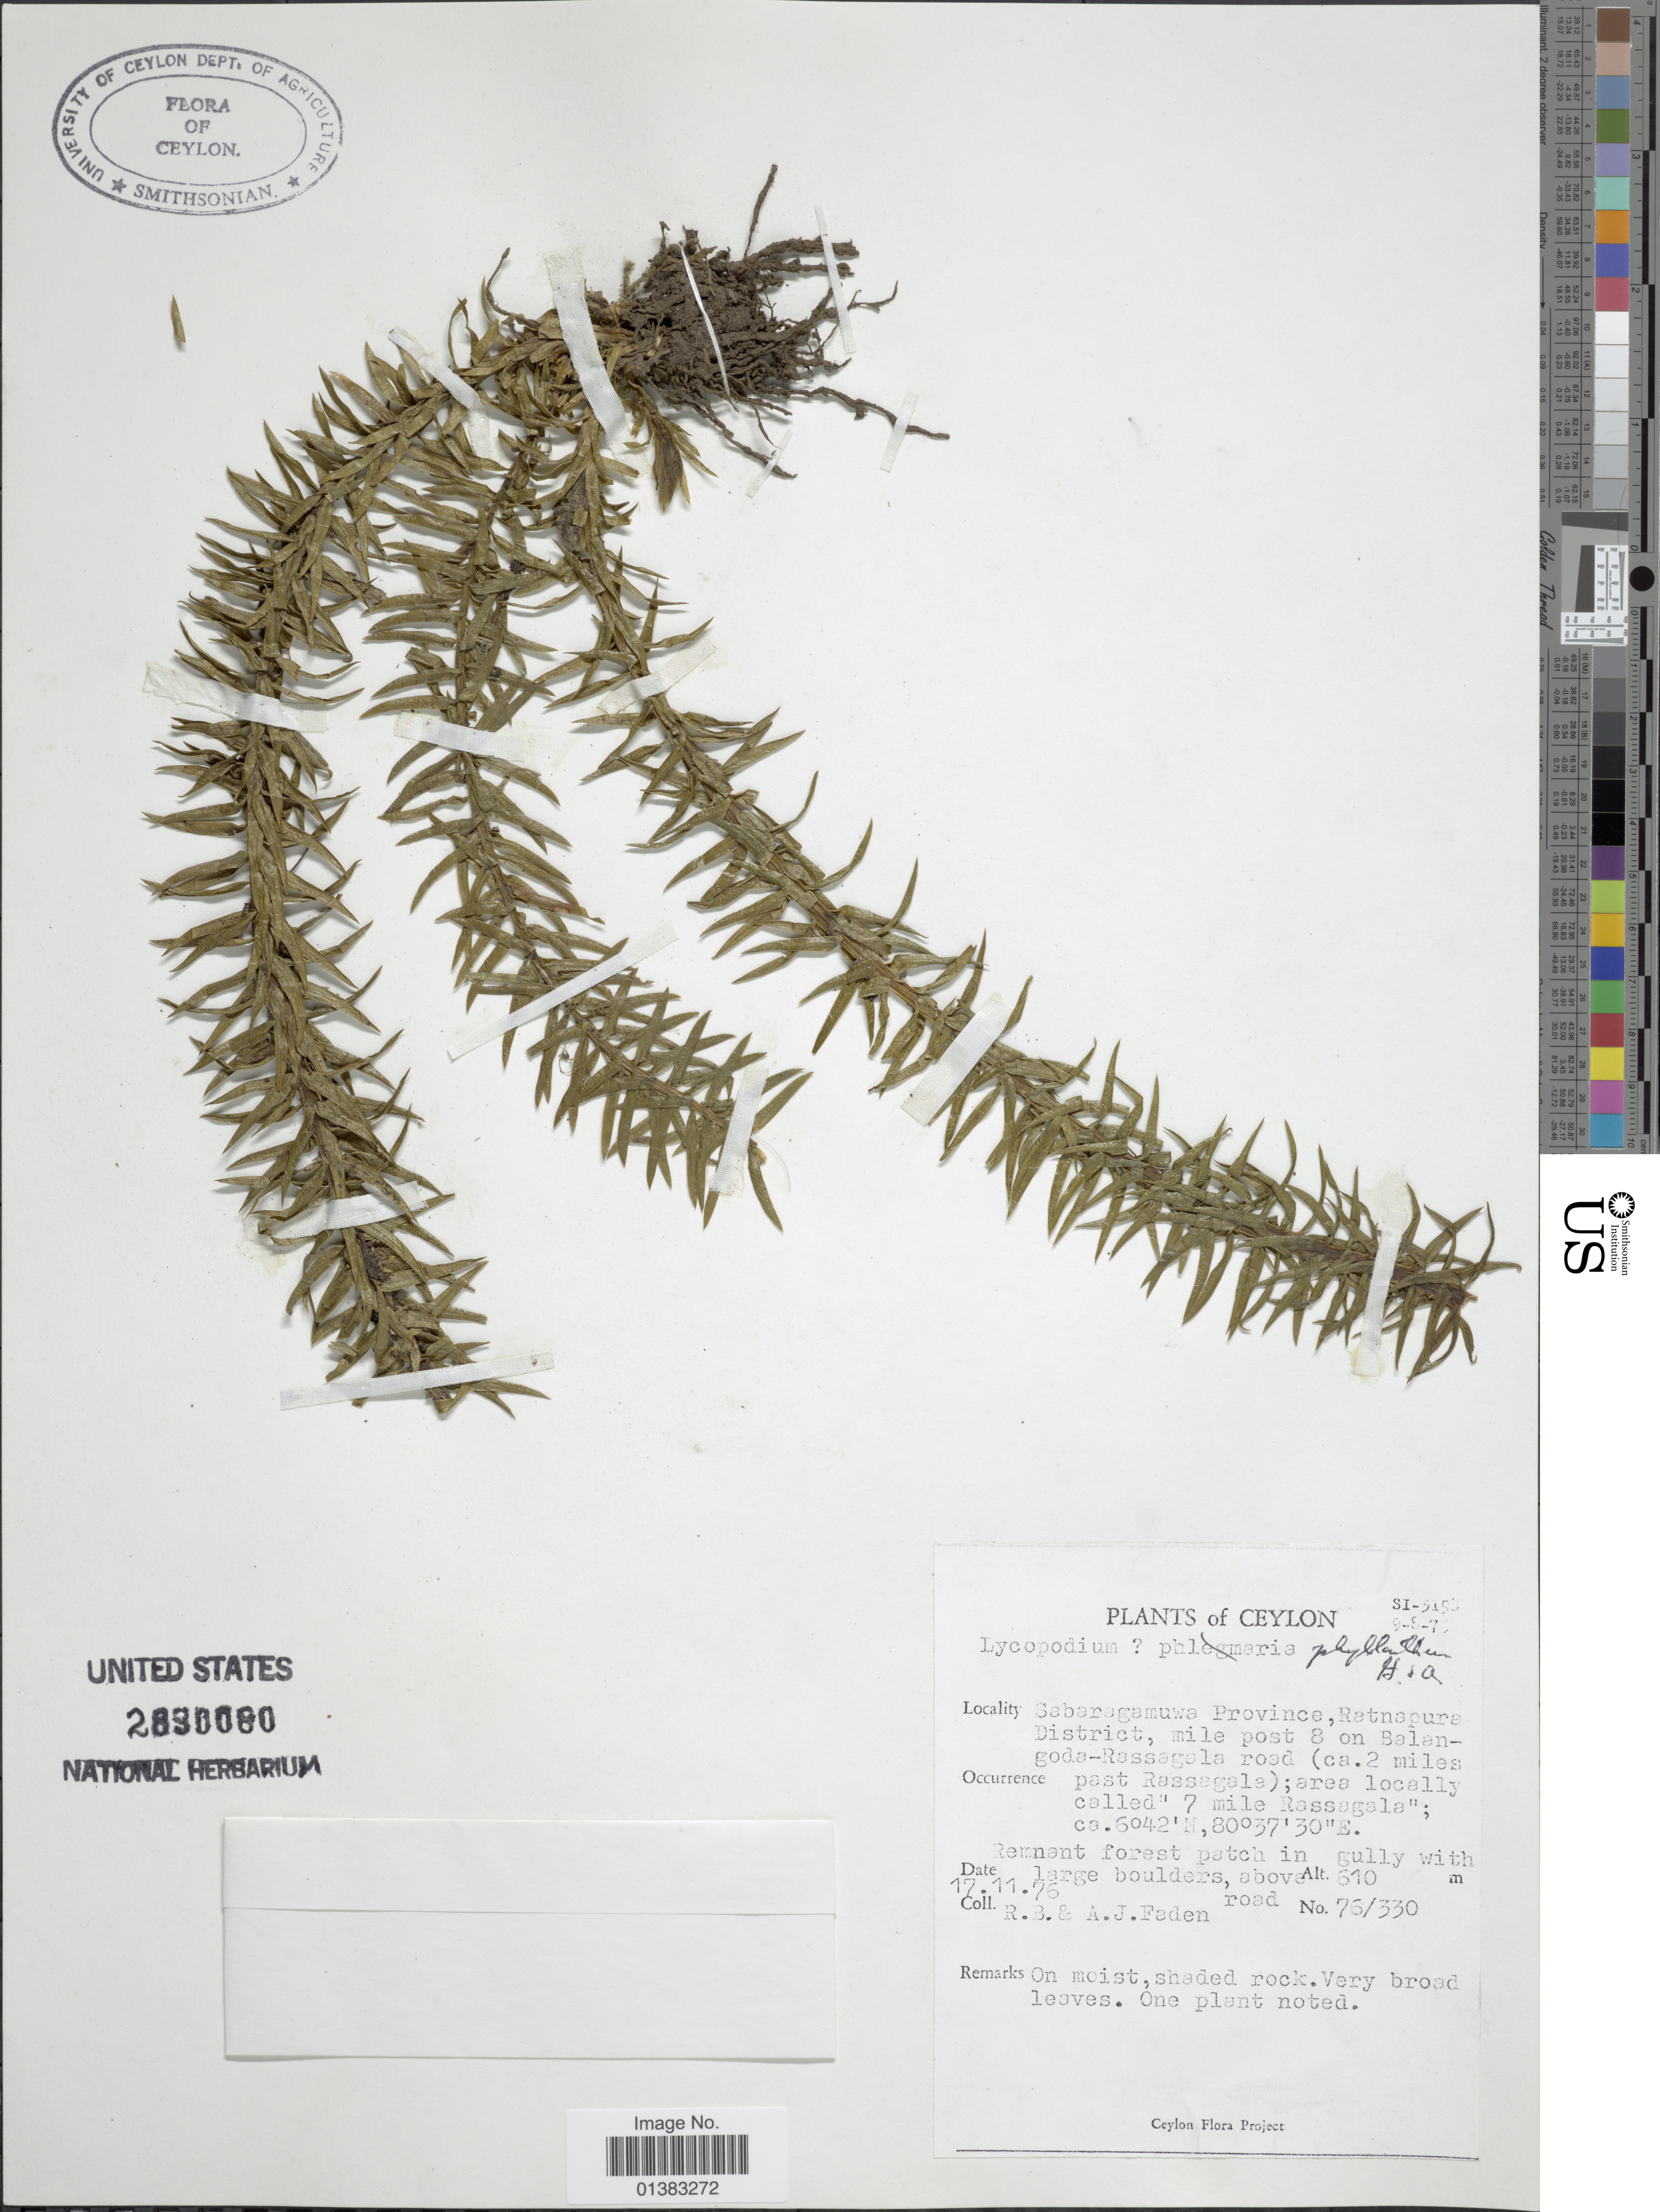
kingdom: Plantae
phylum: Tracheophyta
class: Lycopodiopsida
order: Lycopodiales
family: Lycopodiaceae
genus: Phlegmariurus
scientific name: Phlegmariurus phyllanthus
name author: (Hook. & Arn.) R.D. Dixit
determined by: Field, A. R.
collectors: R. B. Faden & A. J. Faden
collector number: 76/330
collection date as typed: Transcribed d/m/y: 17/11/76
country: Sri Lanka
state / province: Sabaragamuwa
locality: Ceylon. Ratnapura District, mile post 8 on Balangoda-Rassagala road (ca. 2 miles past Rassagala); area locally called "7 mile Rassagala"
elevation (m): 610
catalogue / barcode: US 2890080